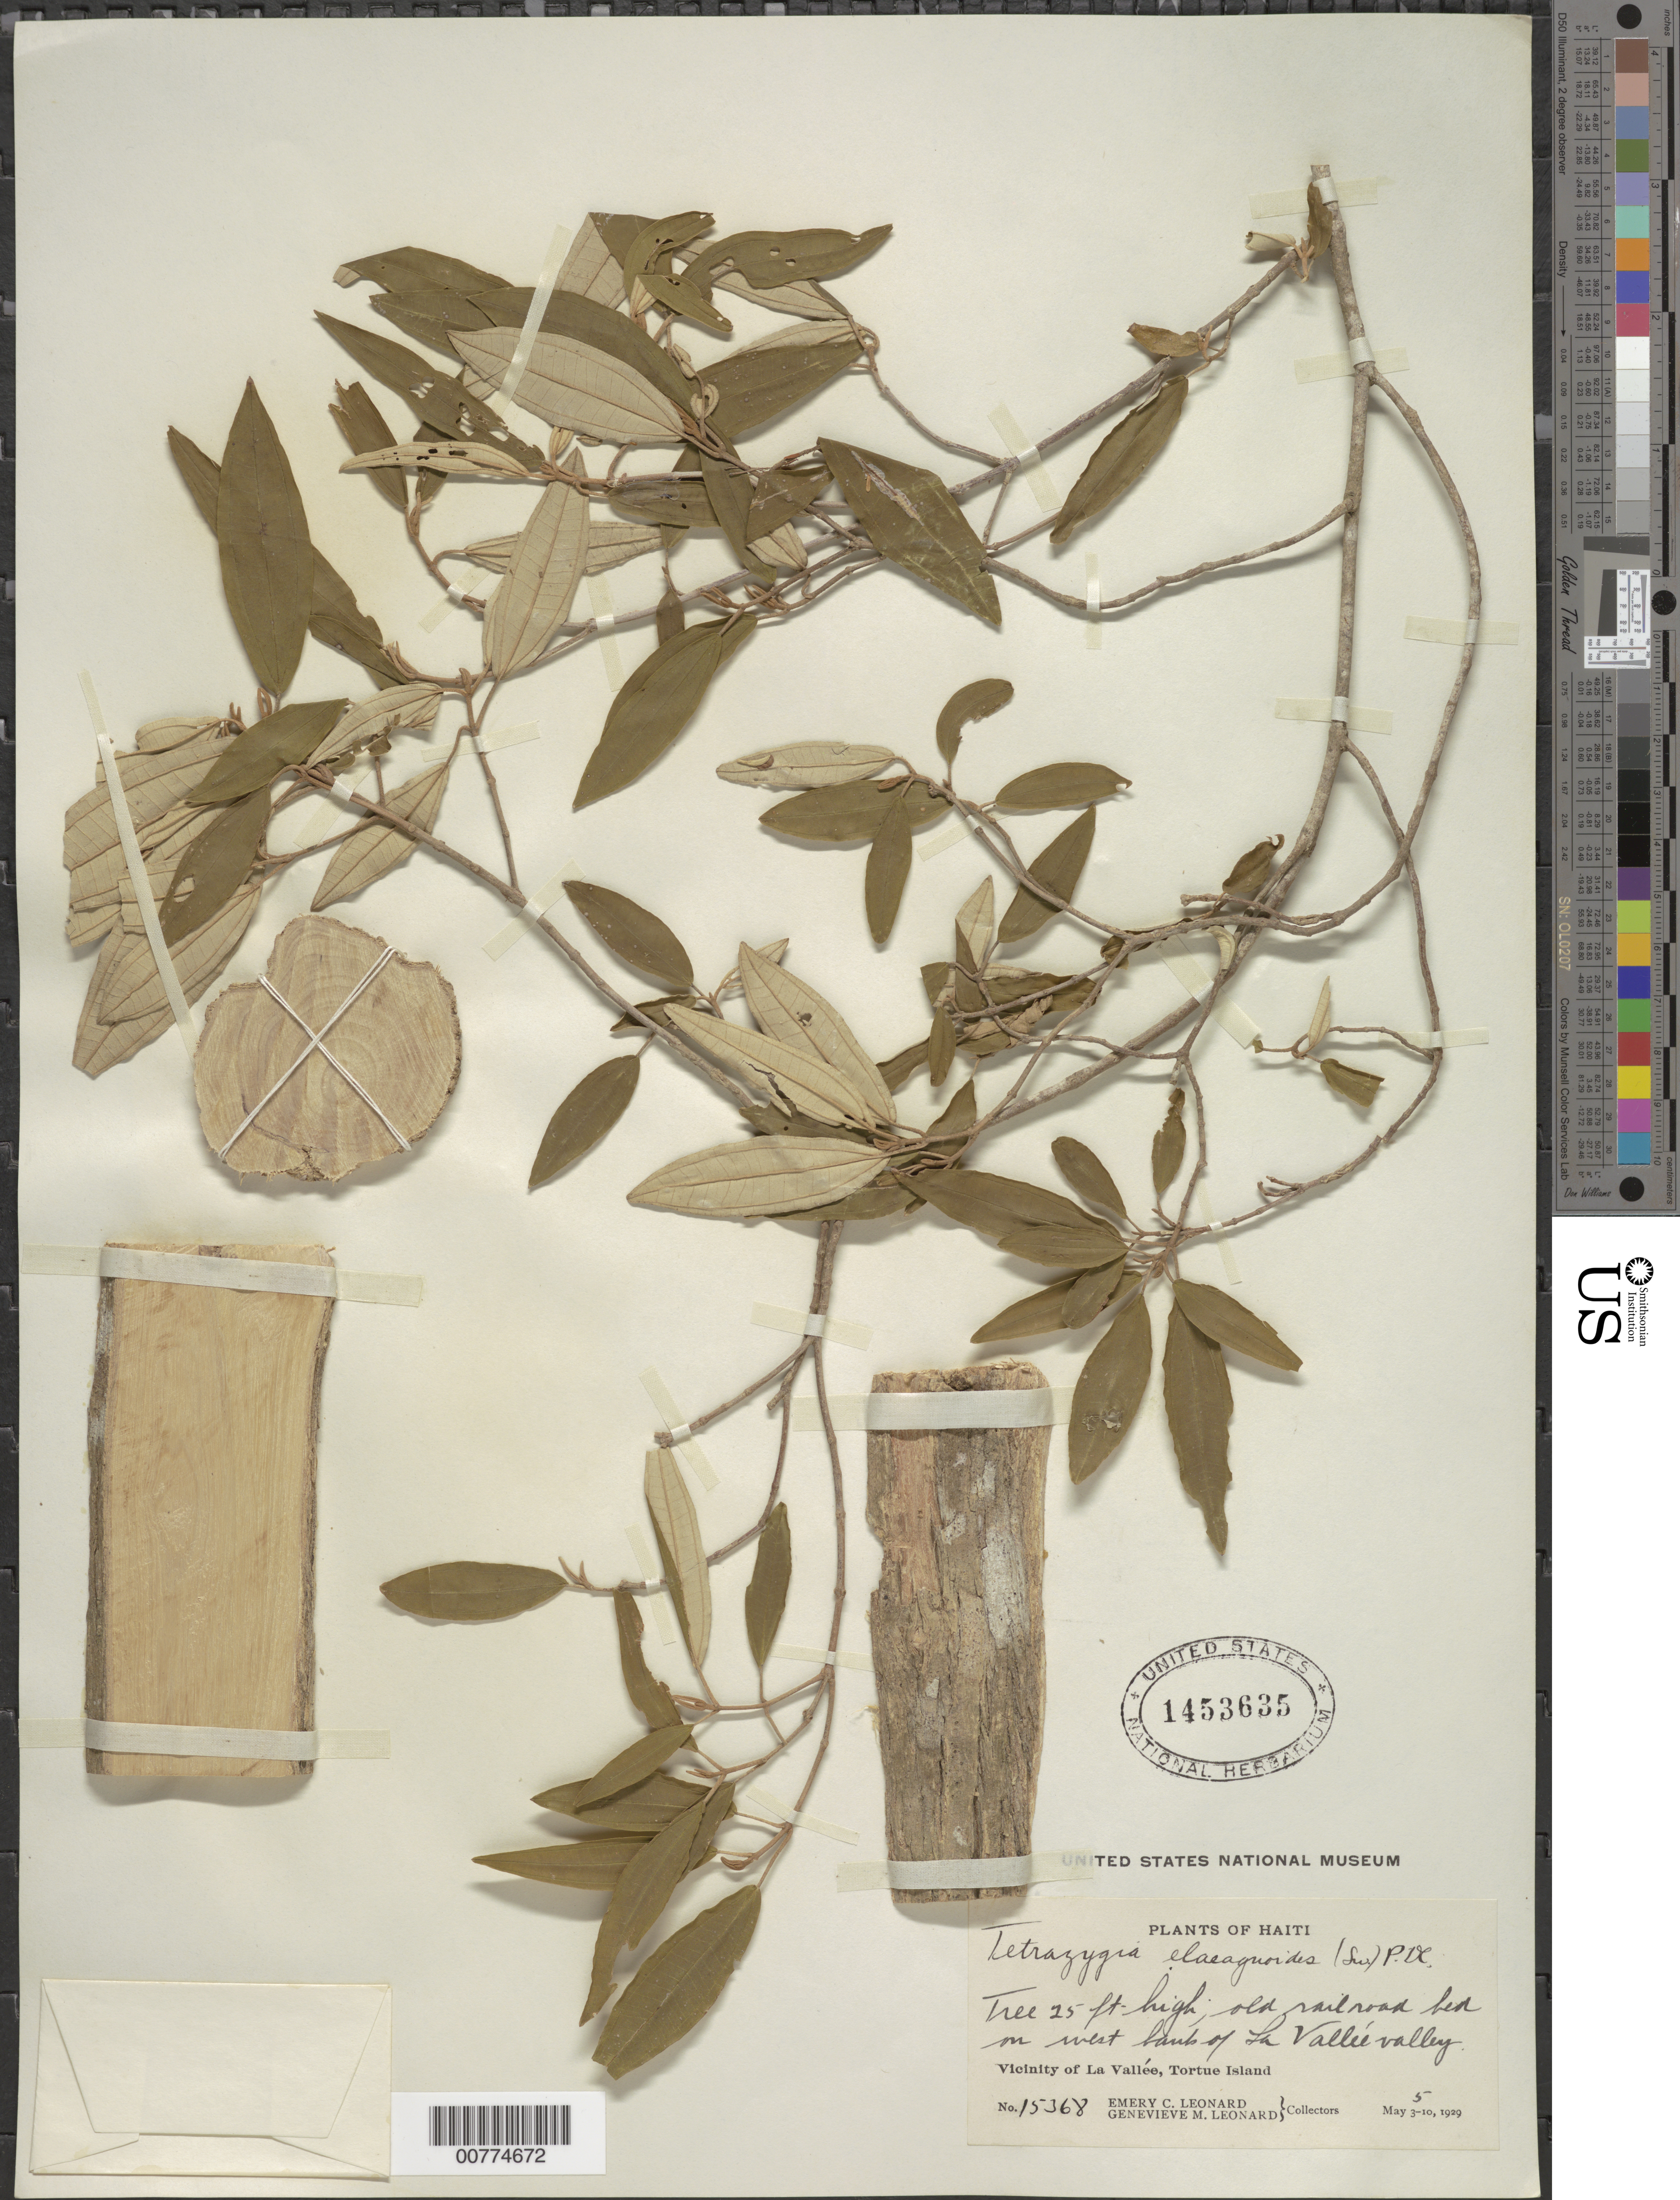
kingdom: Plantae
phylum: Tracheophyta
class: Magnoliopsida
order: Myrtales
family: Melastomataceae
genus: Miconia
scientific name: Miconia elaeagnoides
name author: (Sw.) Griseb.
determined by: Judd, Walter S.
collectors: E. C. Leonard & G. M. Leonard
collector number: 15368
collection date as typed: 05 May 1929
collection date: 1929-05-05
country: Haiti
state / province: Nord-Óuest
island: Île de la Tortue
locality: Tortue Island, vicinity of La Vallée, old rail road head on west bank of La Vallée valley.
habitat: Old railroad bed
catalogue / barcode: US 1453635